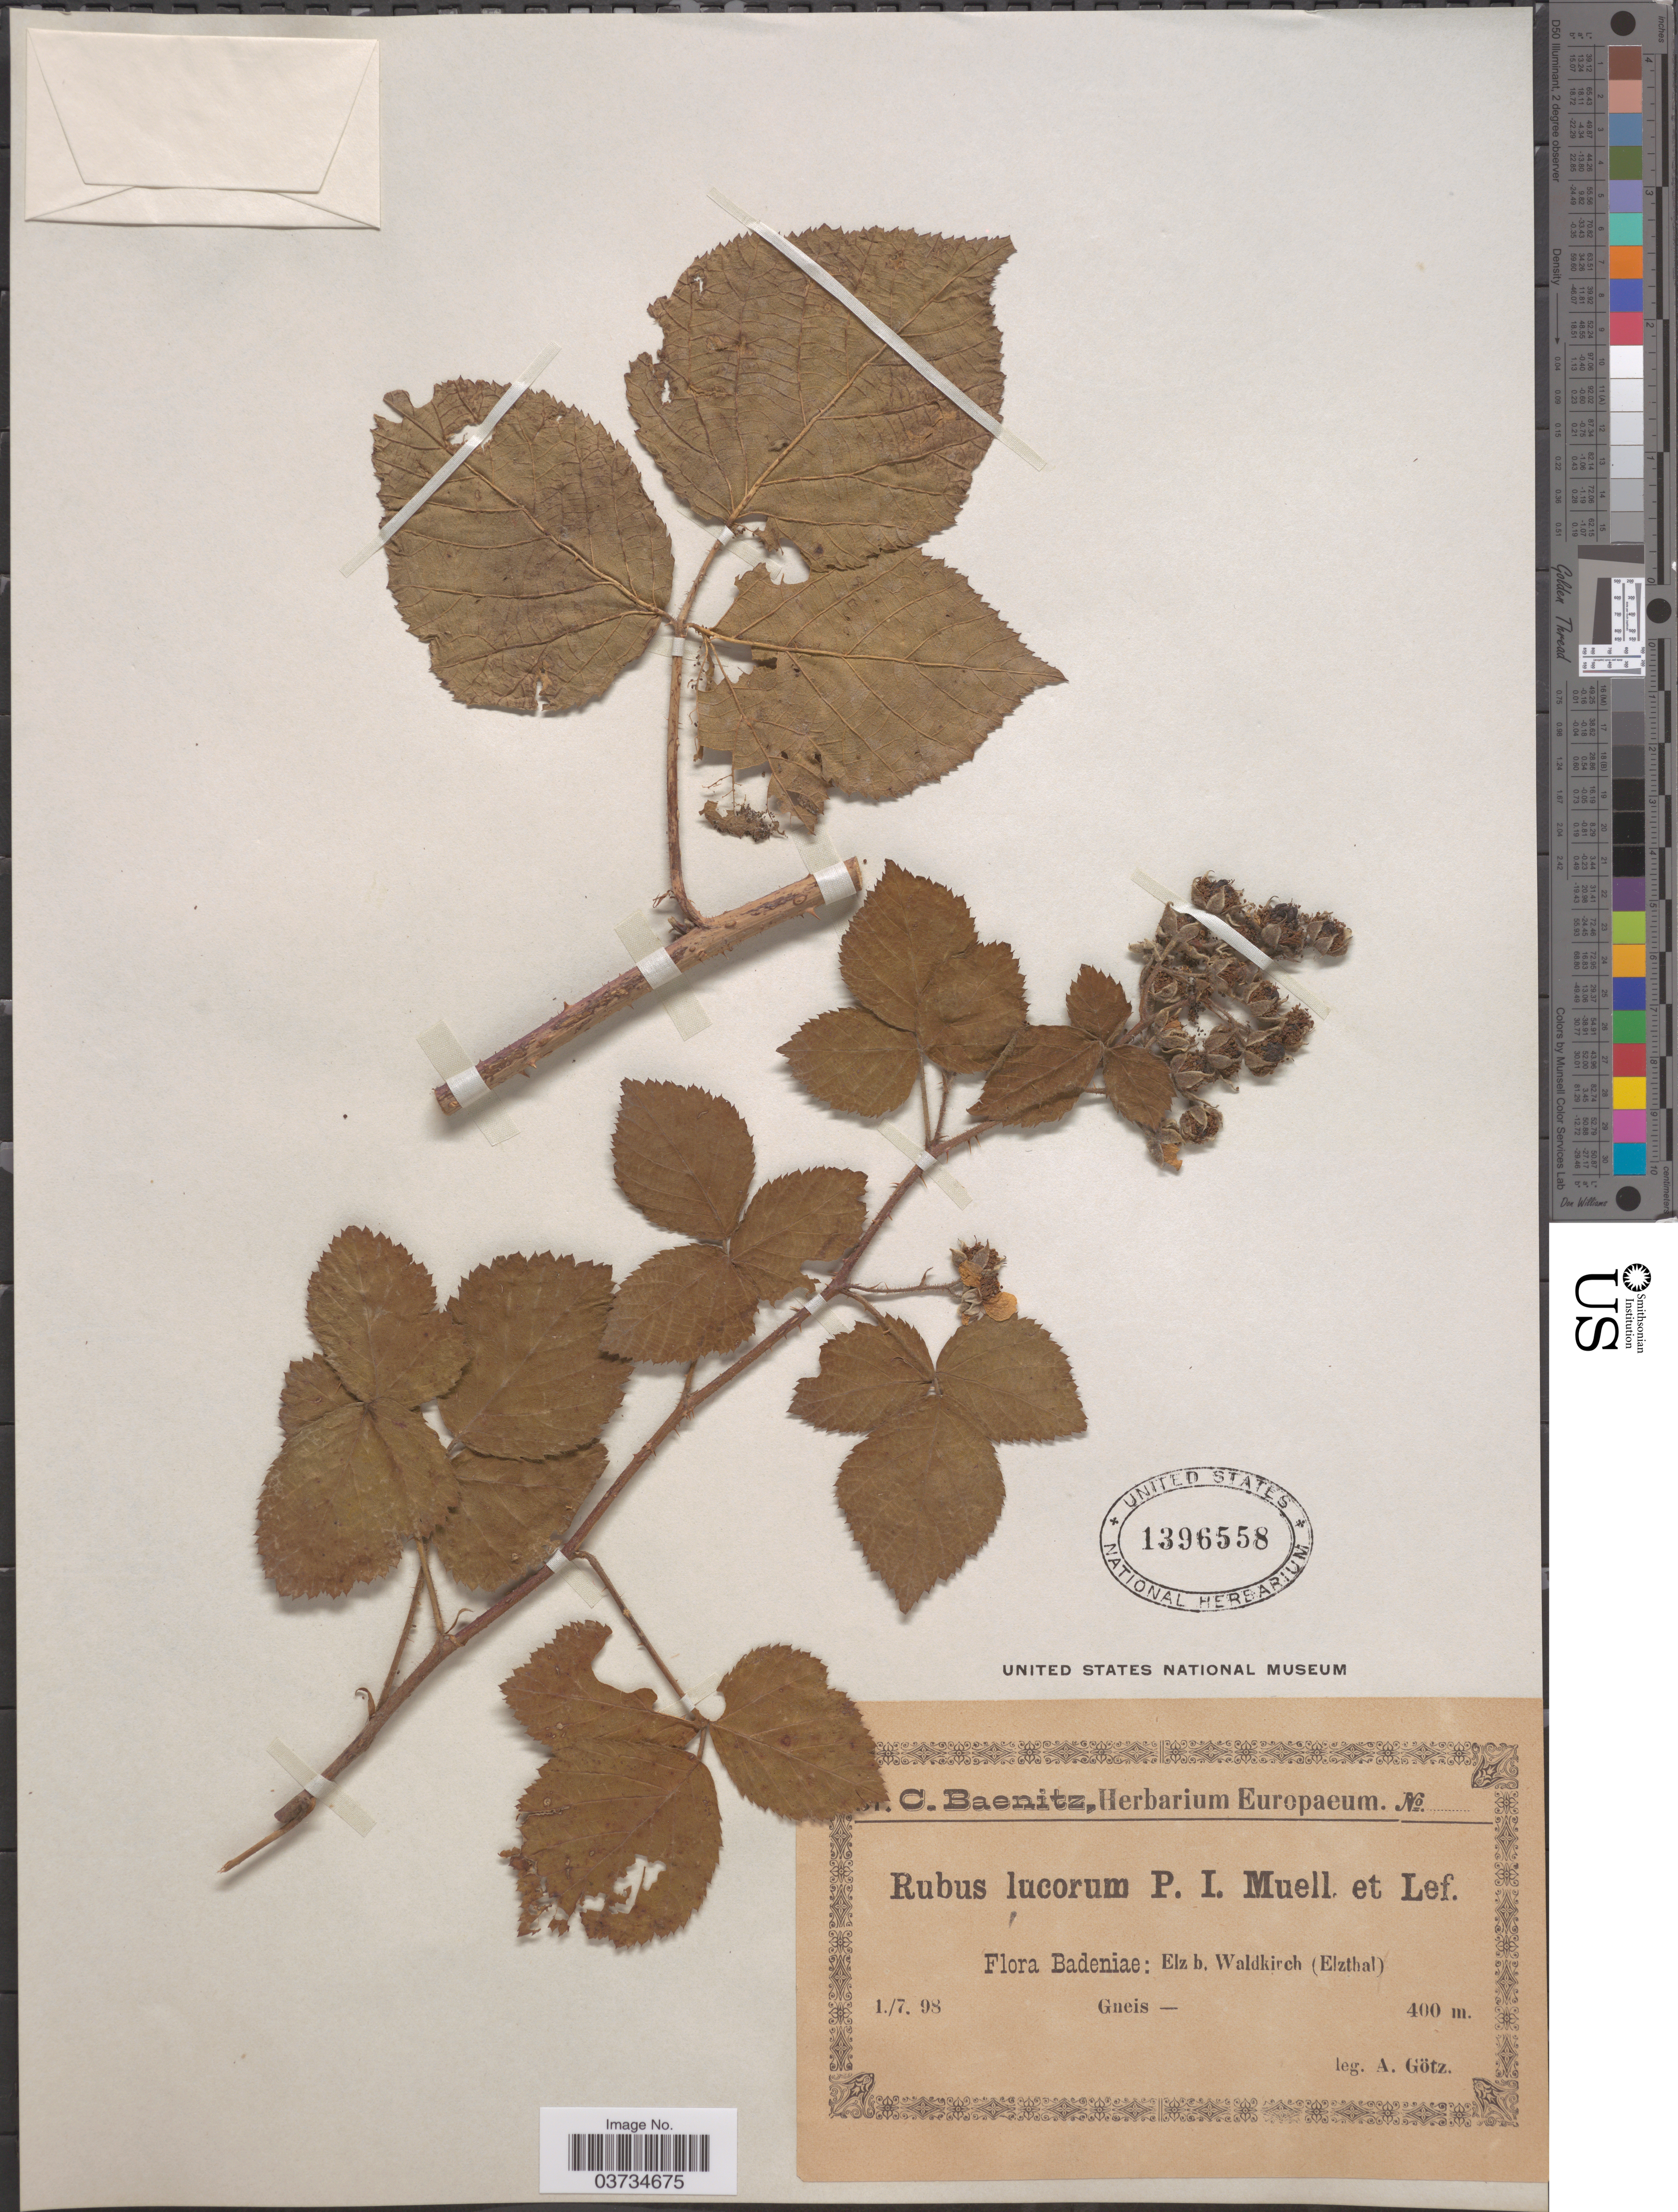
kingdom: Plantae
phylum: Tracheophyta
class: Magnoliopsida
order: Rosales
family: Rosaceae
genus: Rubus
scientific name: Rubus lucorum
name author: P.J. Müll. ex Lefèvre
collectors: A. Götz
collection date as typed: Transcribed d/m/y: 1/7/98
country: Germany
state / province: Baden-Württemberg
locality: Badeniae: Elz b. Waldkirch (Elzthal).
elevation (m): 400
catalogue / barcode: US 1396558